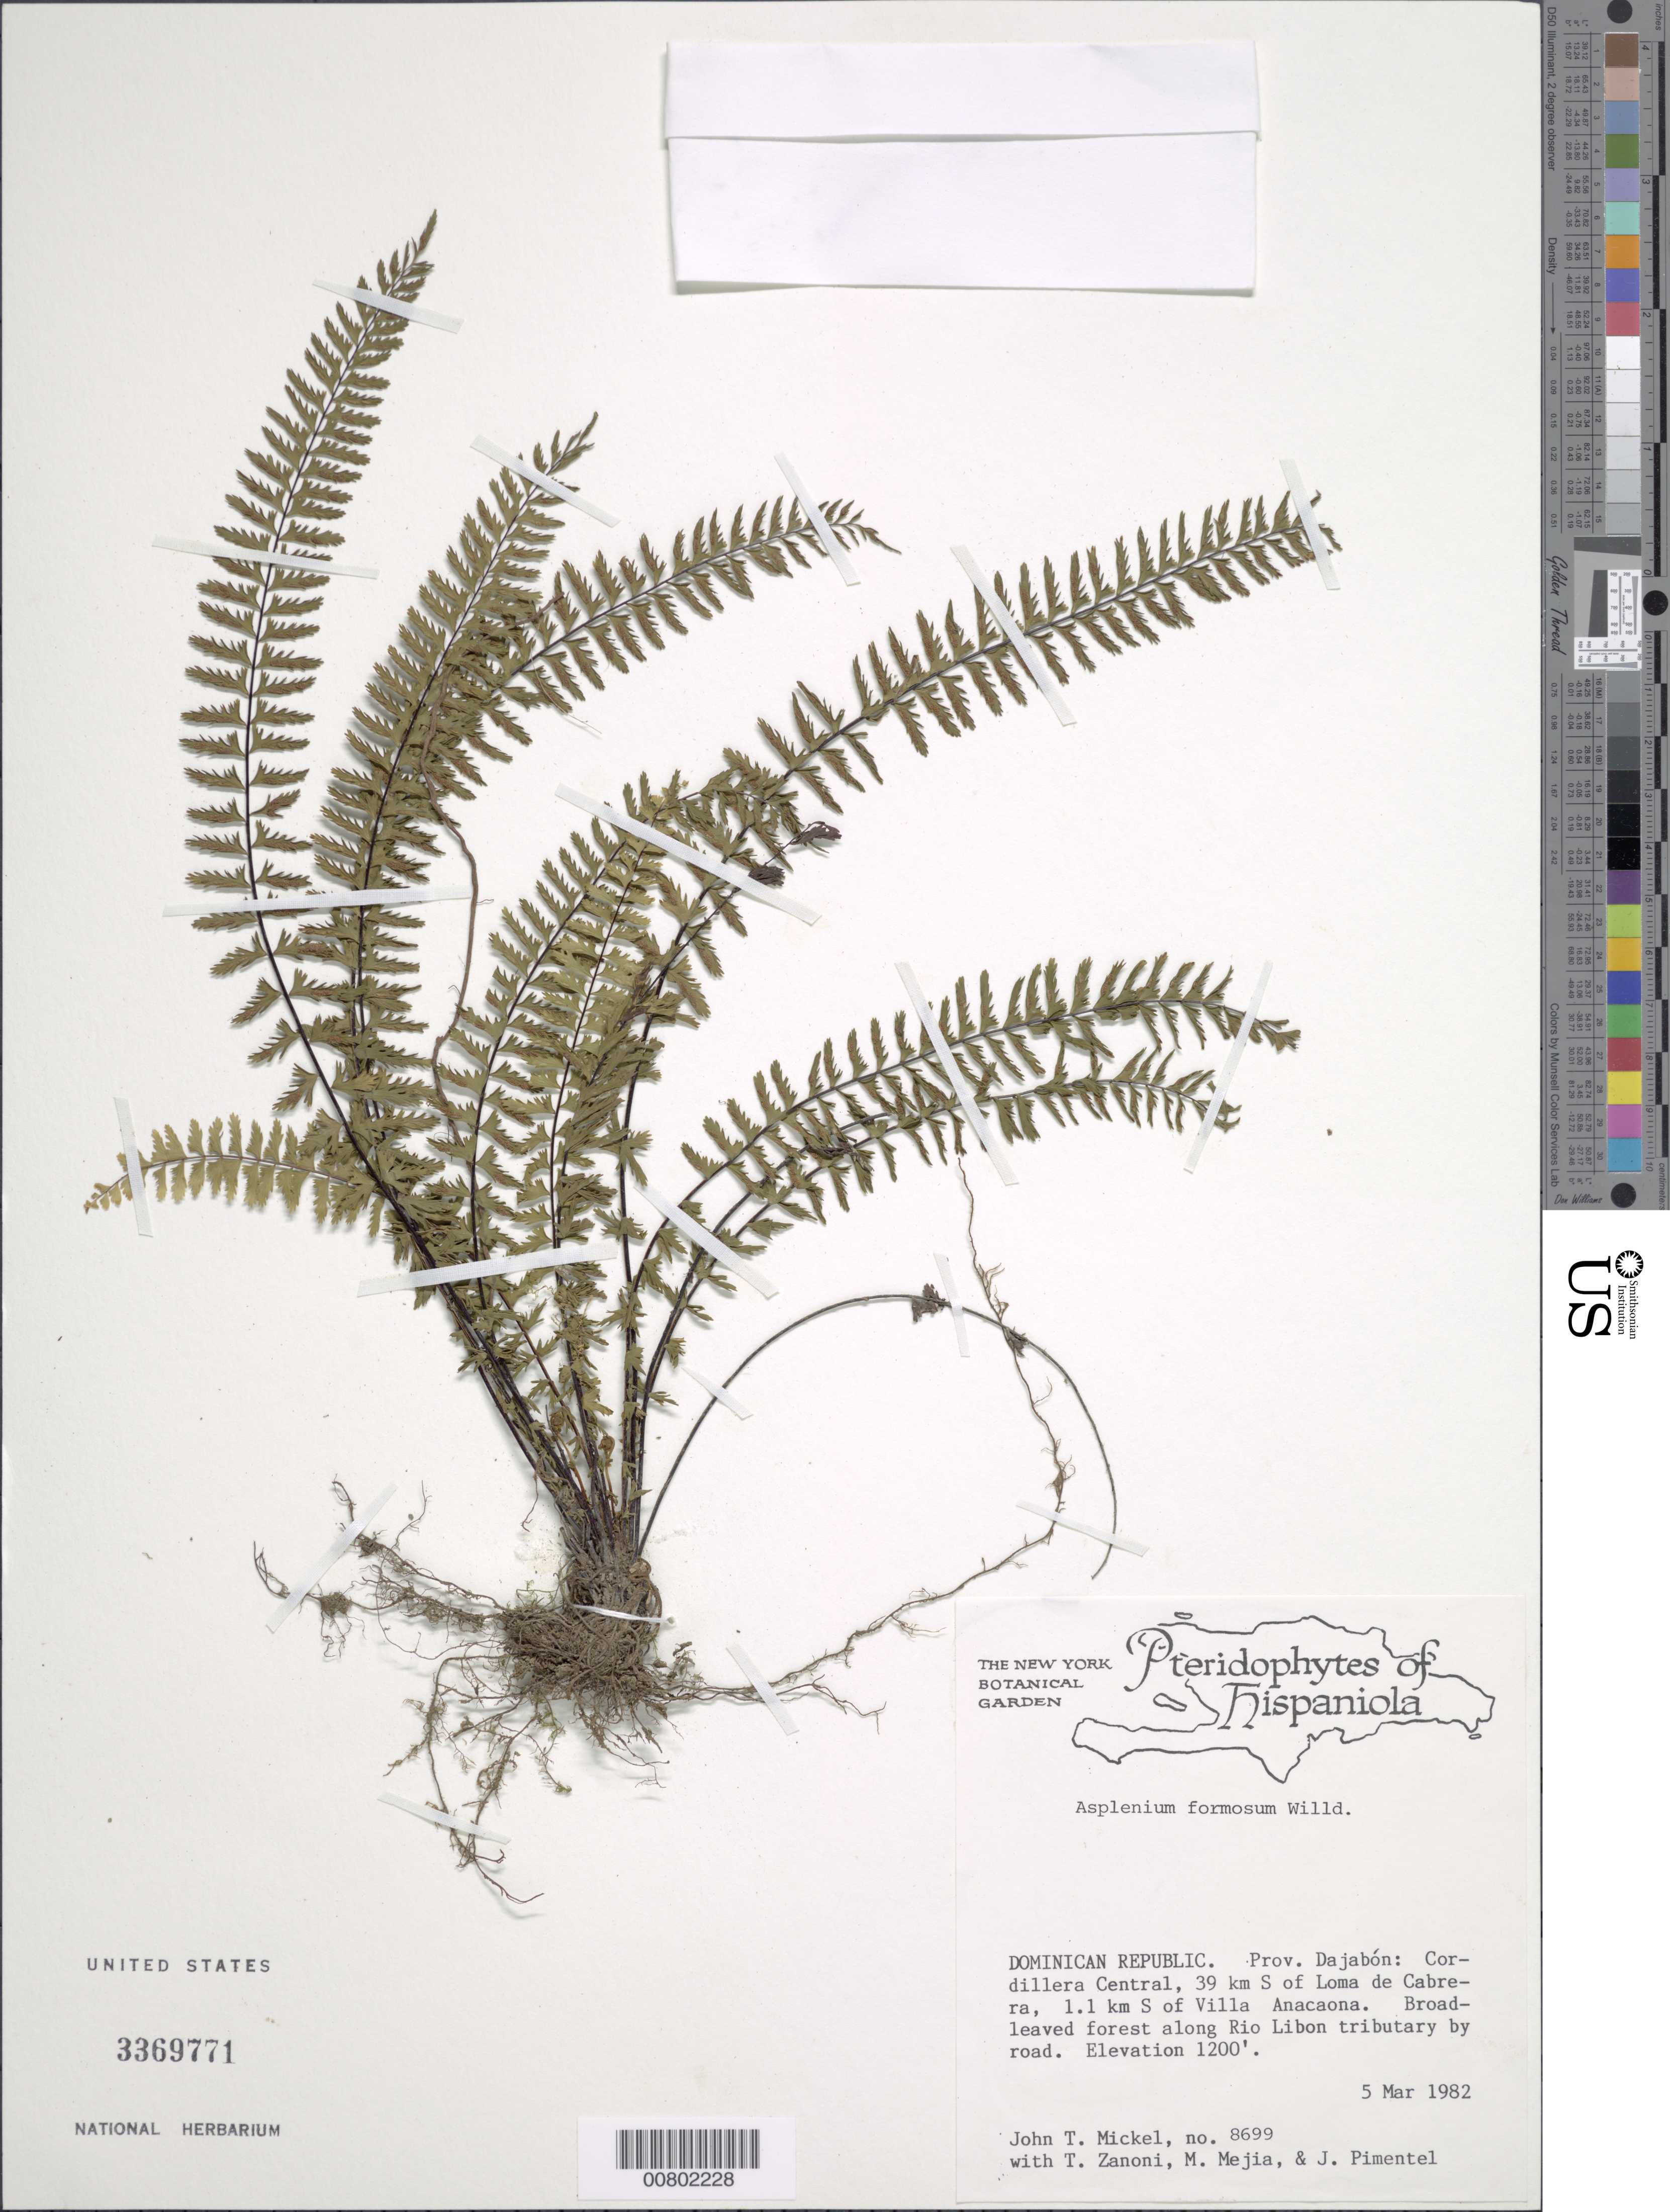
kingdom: Plantae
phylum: Tracheophyta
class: Polypodiopsida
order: Polypodiales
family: Aspleniaceae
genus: Asplenium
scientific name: Asplenium formosum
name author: Willd.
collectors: J. T. Mickel, T. A. Zanoni, M. Mejia & J. Pimentel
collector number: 8699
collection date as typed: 05 Mar 1982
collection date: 1982-03-05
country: Dominican Republic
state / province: Dajabon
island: Hispaniola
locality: Cordillera Central, 39 km S of Loma de Cabrera, 1.1 km S of Villa Anacaona, along Río Libon tributary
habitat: Broad-leaved forest along river by road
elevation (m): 366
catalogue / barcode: US 3369771